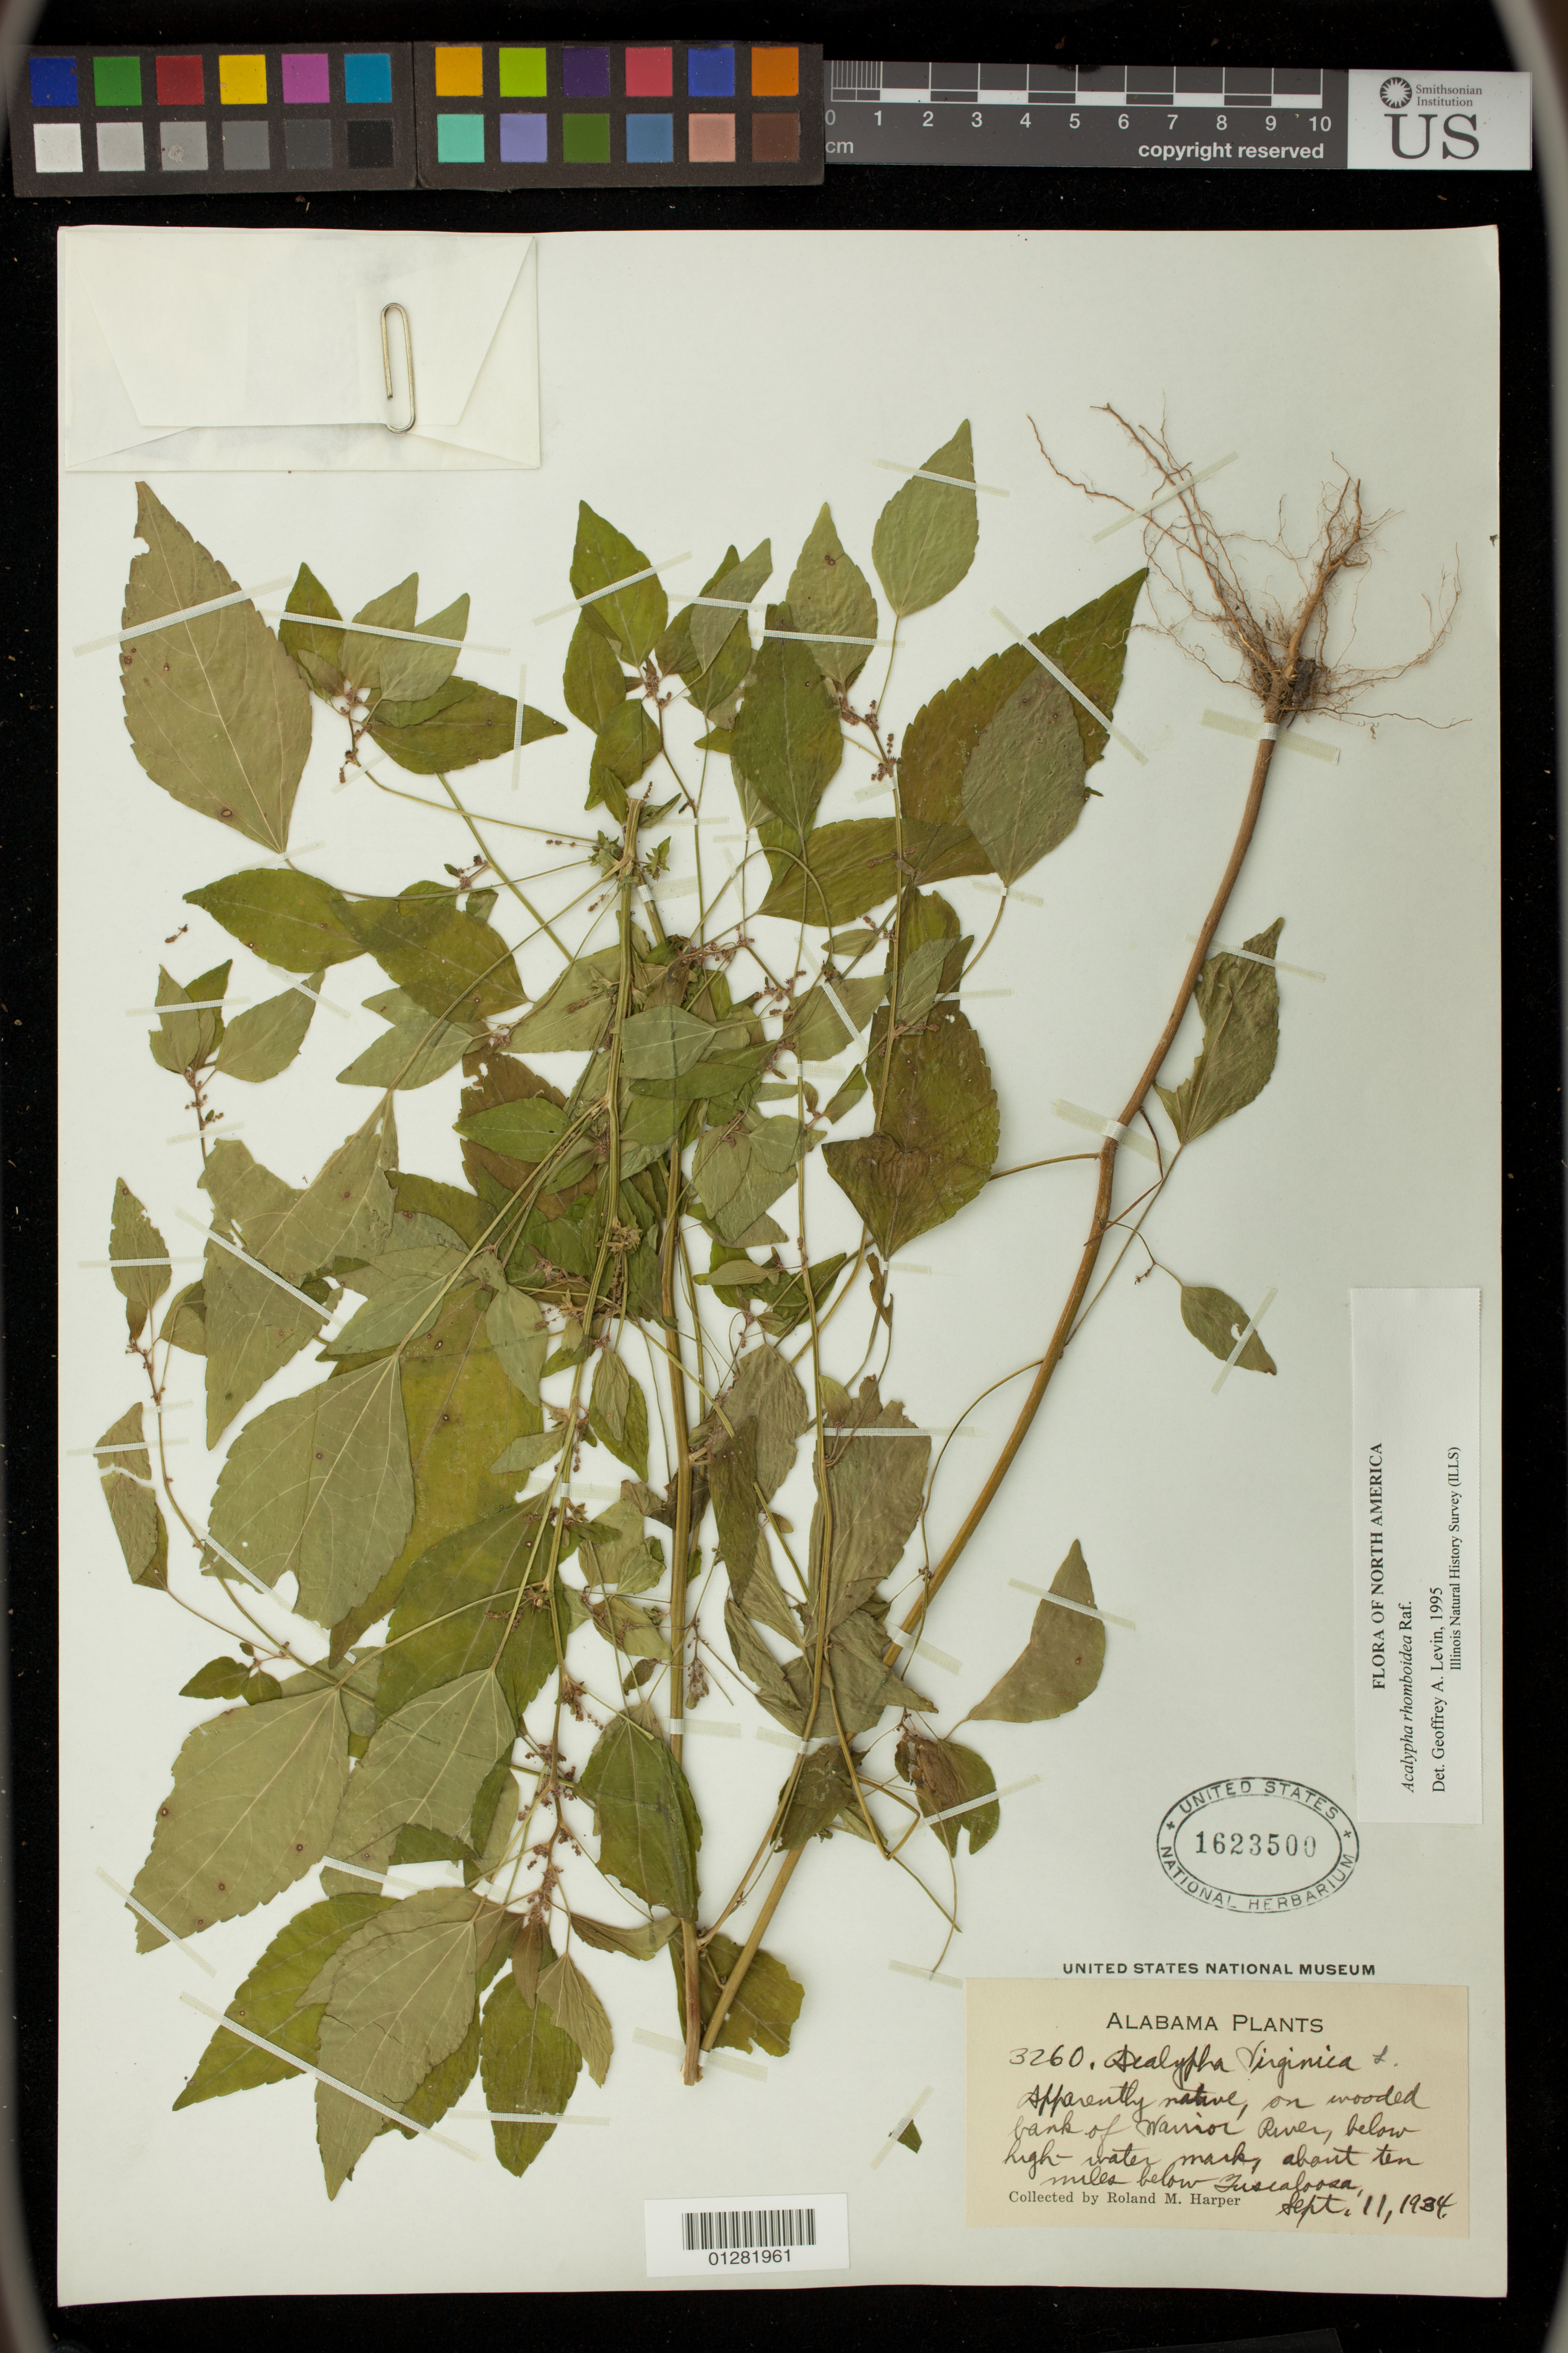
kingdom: Plantae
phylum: Tracheophyta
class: Magnoliopsida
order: Malpighiales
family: Euphorbiaceae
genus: Acalypha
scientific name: Acalypha rhomboidea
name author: Raf.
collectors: R. H. Harper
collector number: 3260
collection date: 1934-09-11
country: United States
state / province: Alabama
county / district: Tuscaloosa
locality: On wooded bank of Warrior River, below high-water mark, about ten miles below Tuscaloosa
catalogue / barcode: US 1623500